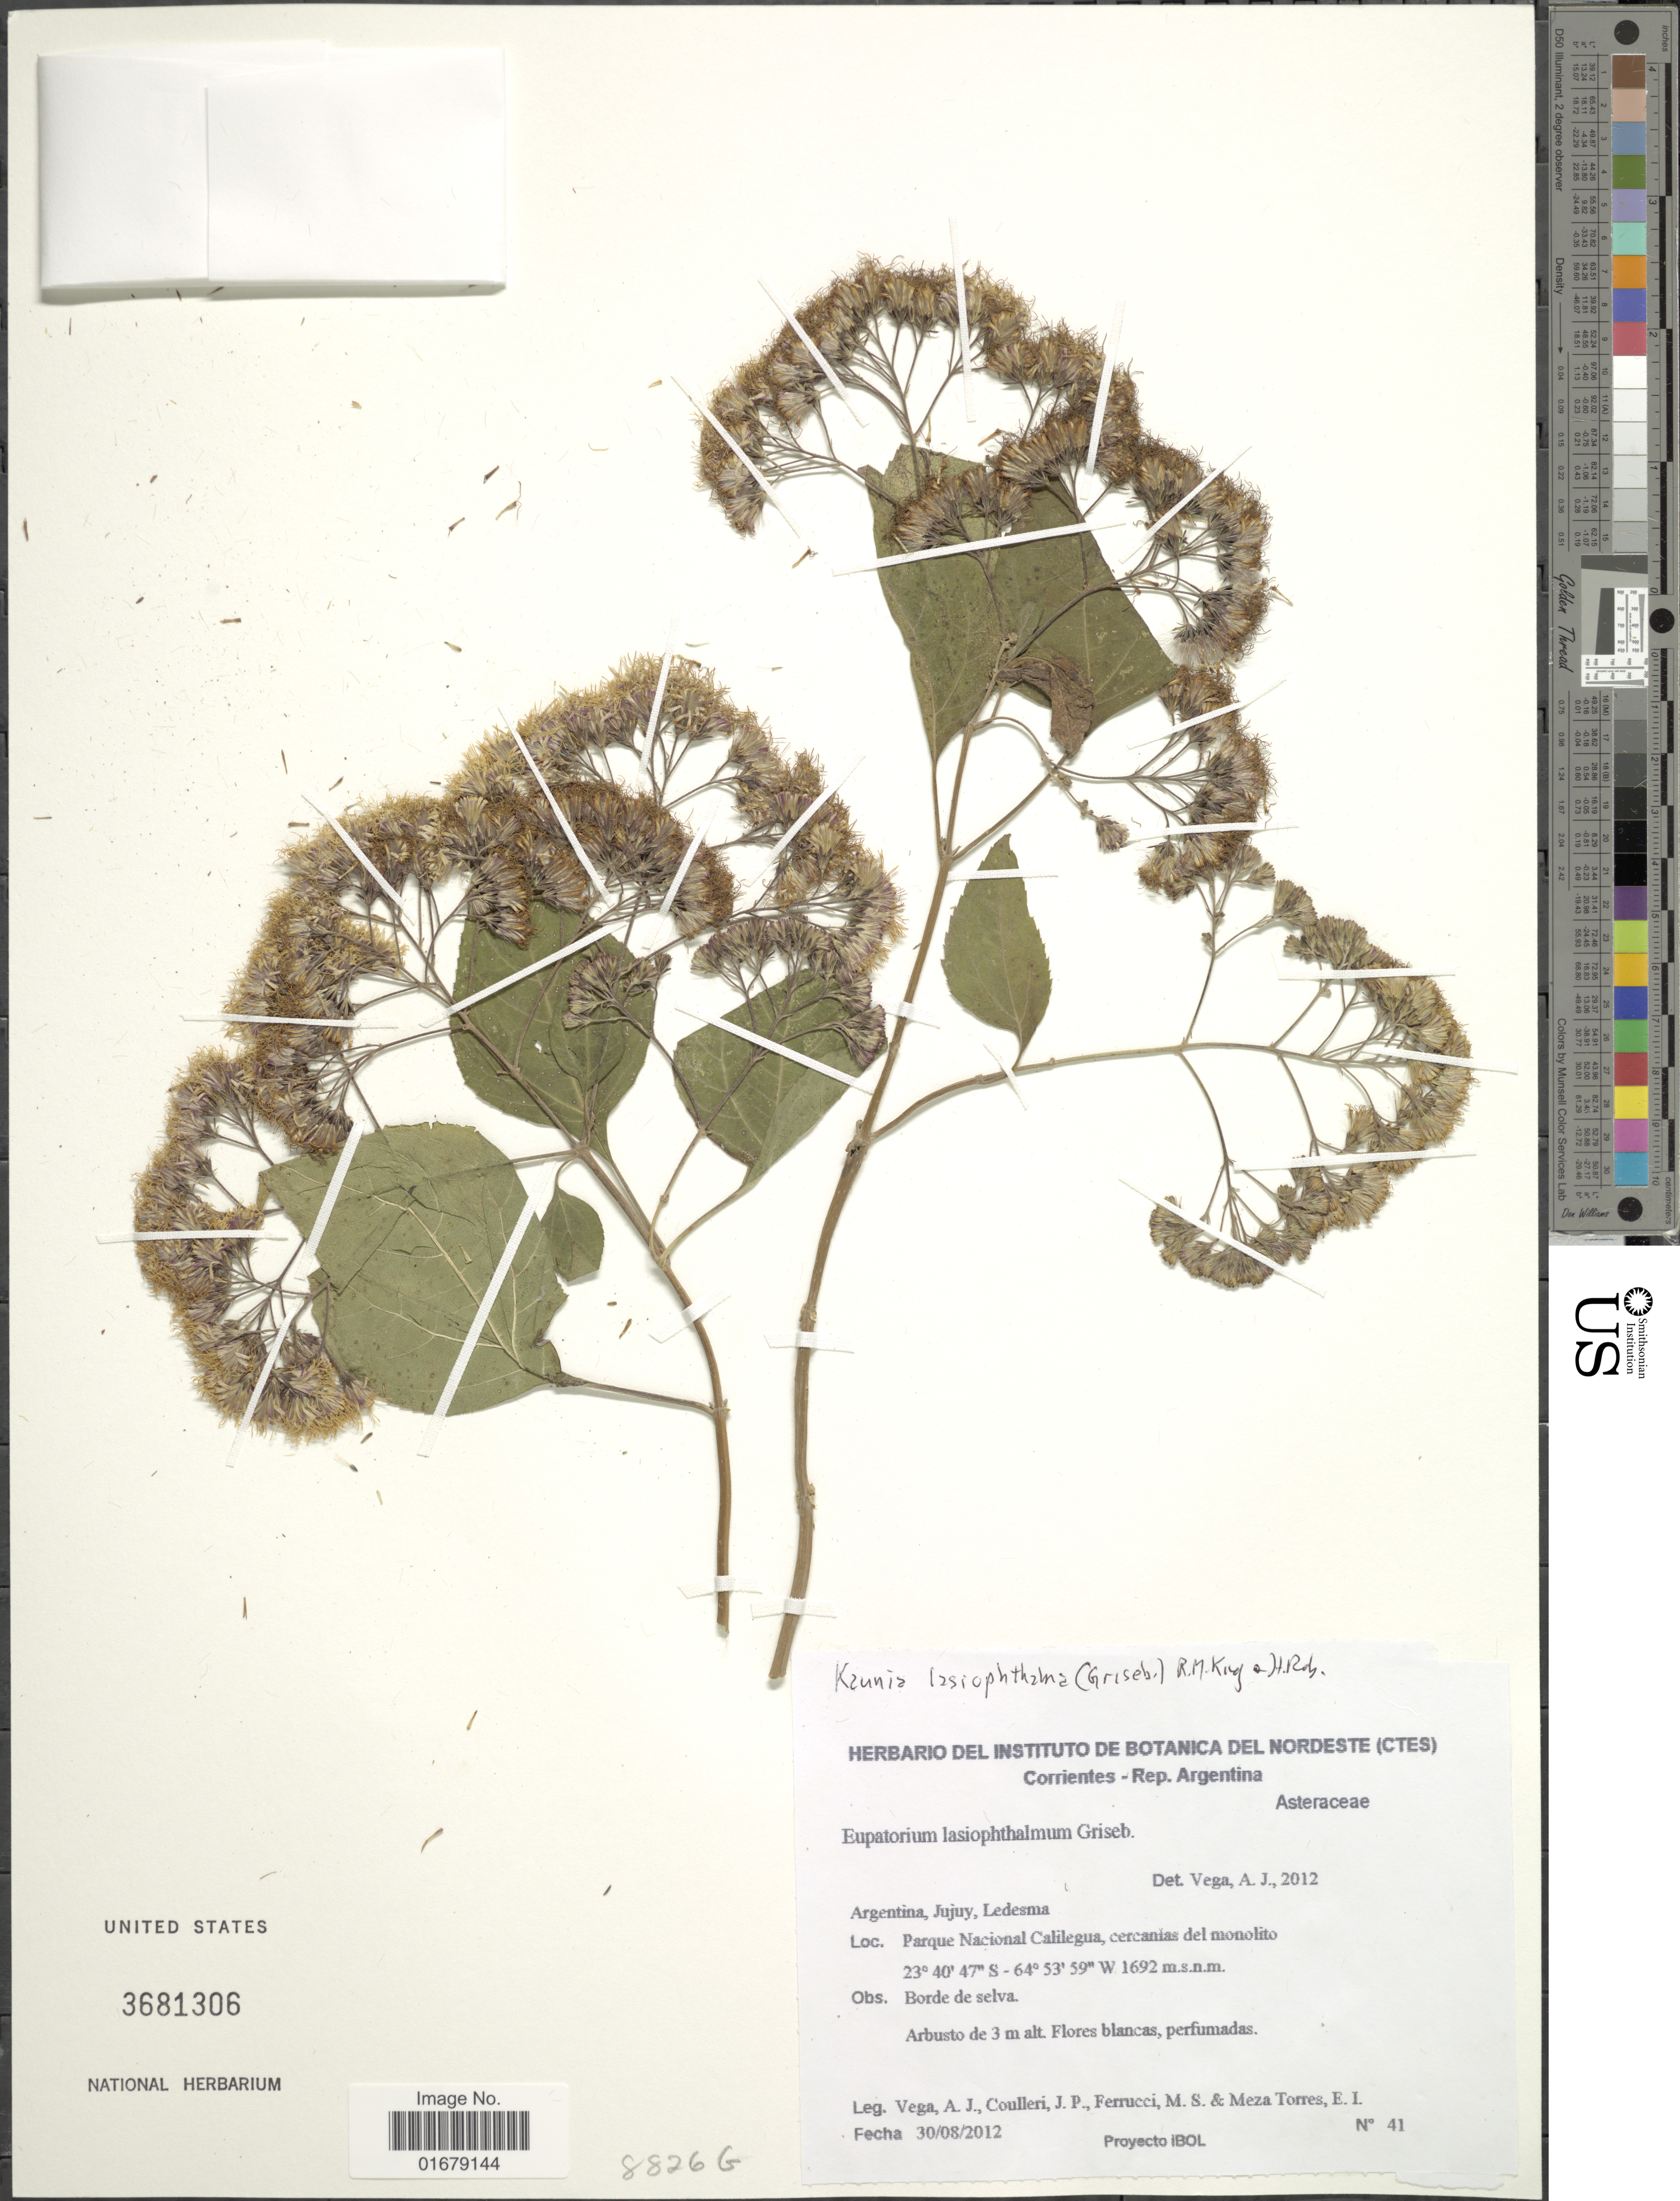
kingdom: Plantae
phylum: Tracheophyta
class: Magnoliopsida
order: Asterales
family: Asteraceae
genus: Kaunia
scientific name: Kaunia lasiophthalma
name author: (Hieron.) R.M. King & H. Rob.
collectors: A. Vega, J. Coulleri, M. S. Ferrucci & E. Meza Torres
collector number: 41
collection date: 2012-08-30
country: Argentina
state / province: Jujuy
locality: Argentina, Jujuy,ledesma. Parque Nacional Calilegua, cecanias del monolito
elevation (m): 1692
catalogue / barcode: US 3681306